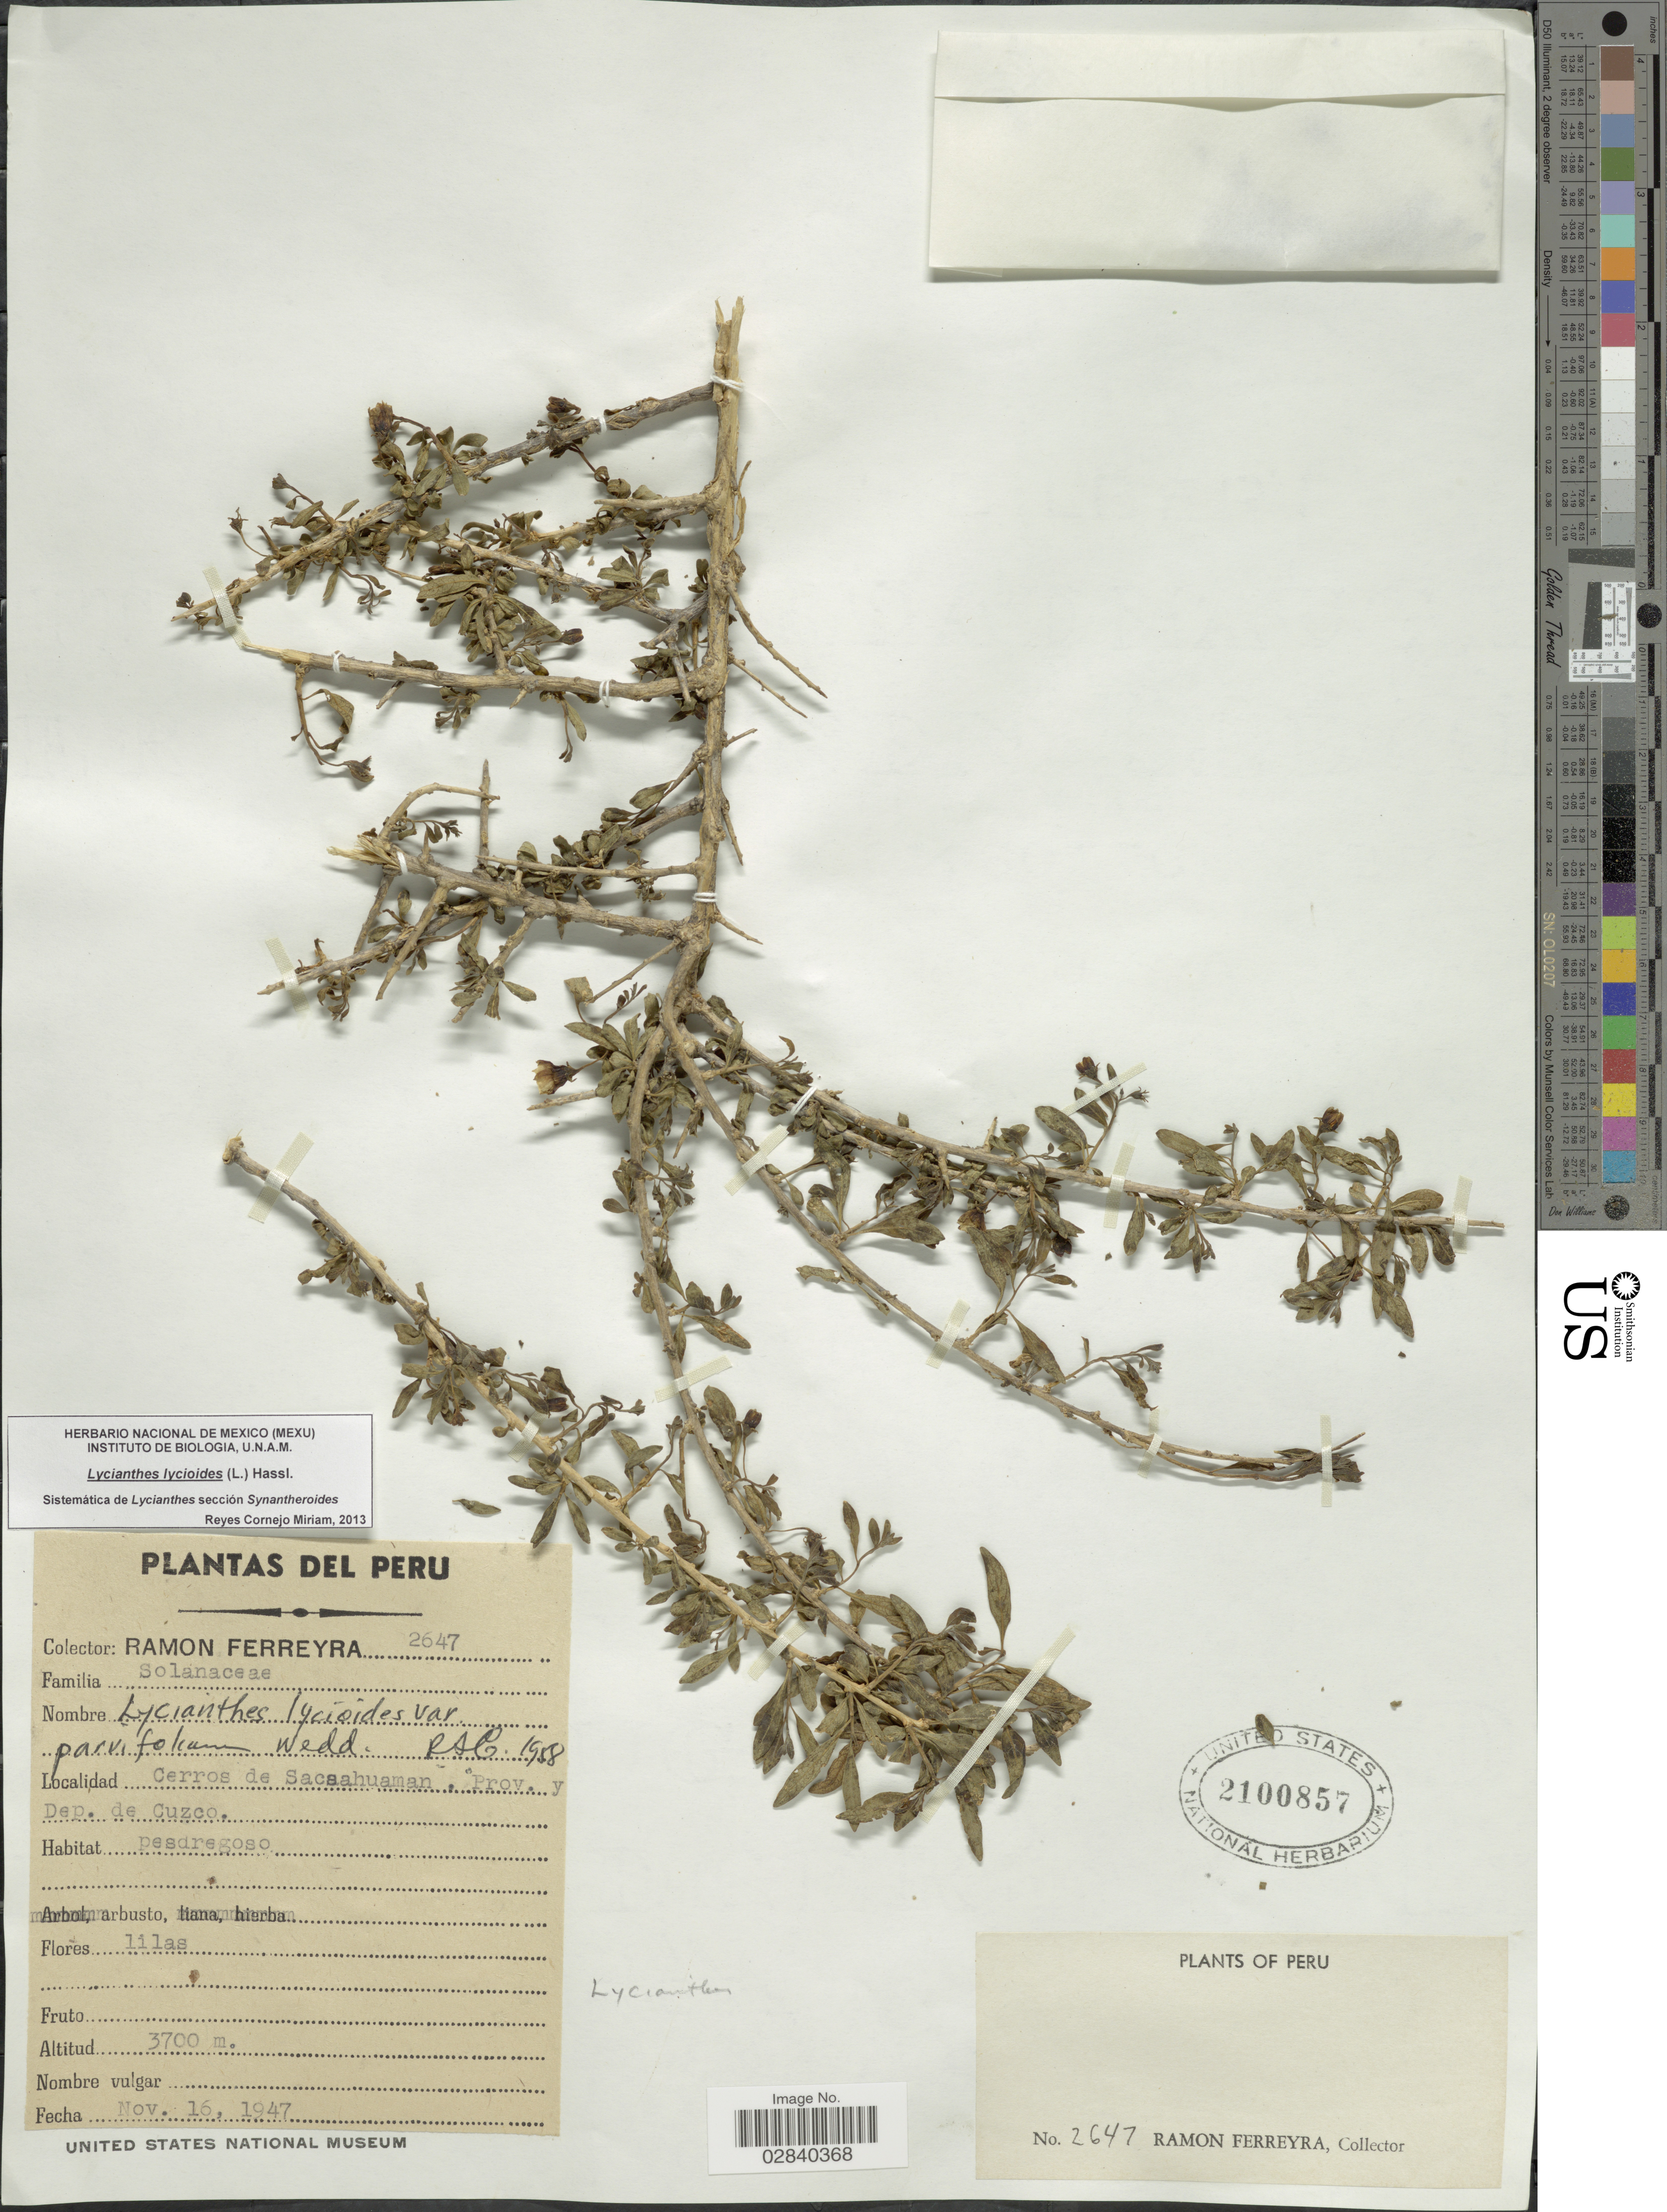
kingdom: Plantae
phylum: Tracheophyta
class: Magnoliopsida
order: Solanales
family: Solanaceae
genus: Lycianthes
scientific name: Lycianthes lycioides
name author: (L.) Hassl.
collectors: R. A. Ferreyra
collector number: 2647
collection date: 1947-11-16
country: Peru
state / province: Cusco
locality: Cerros de Sacsahuaman. Prov. y Dep. de Cuzco.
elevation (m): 3700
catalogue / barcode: US 2100857